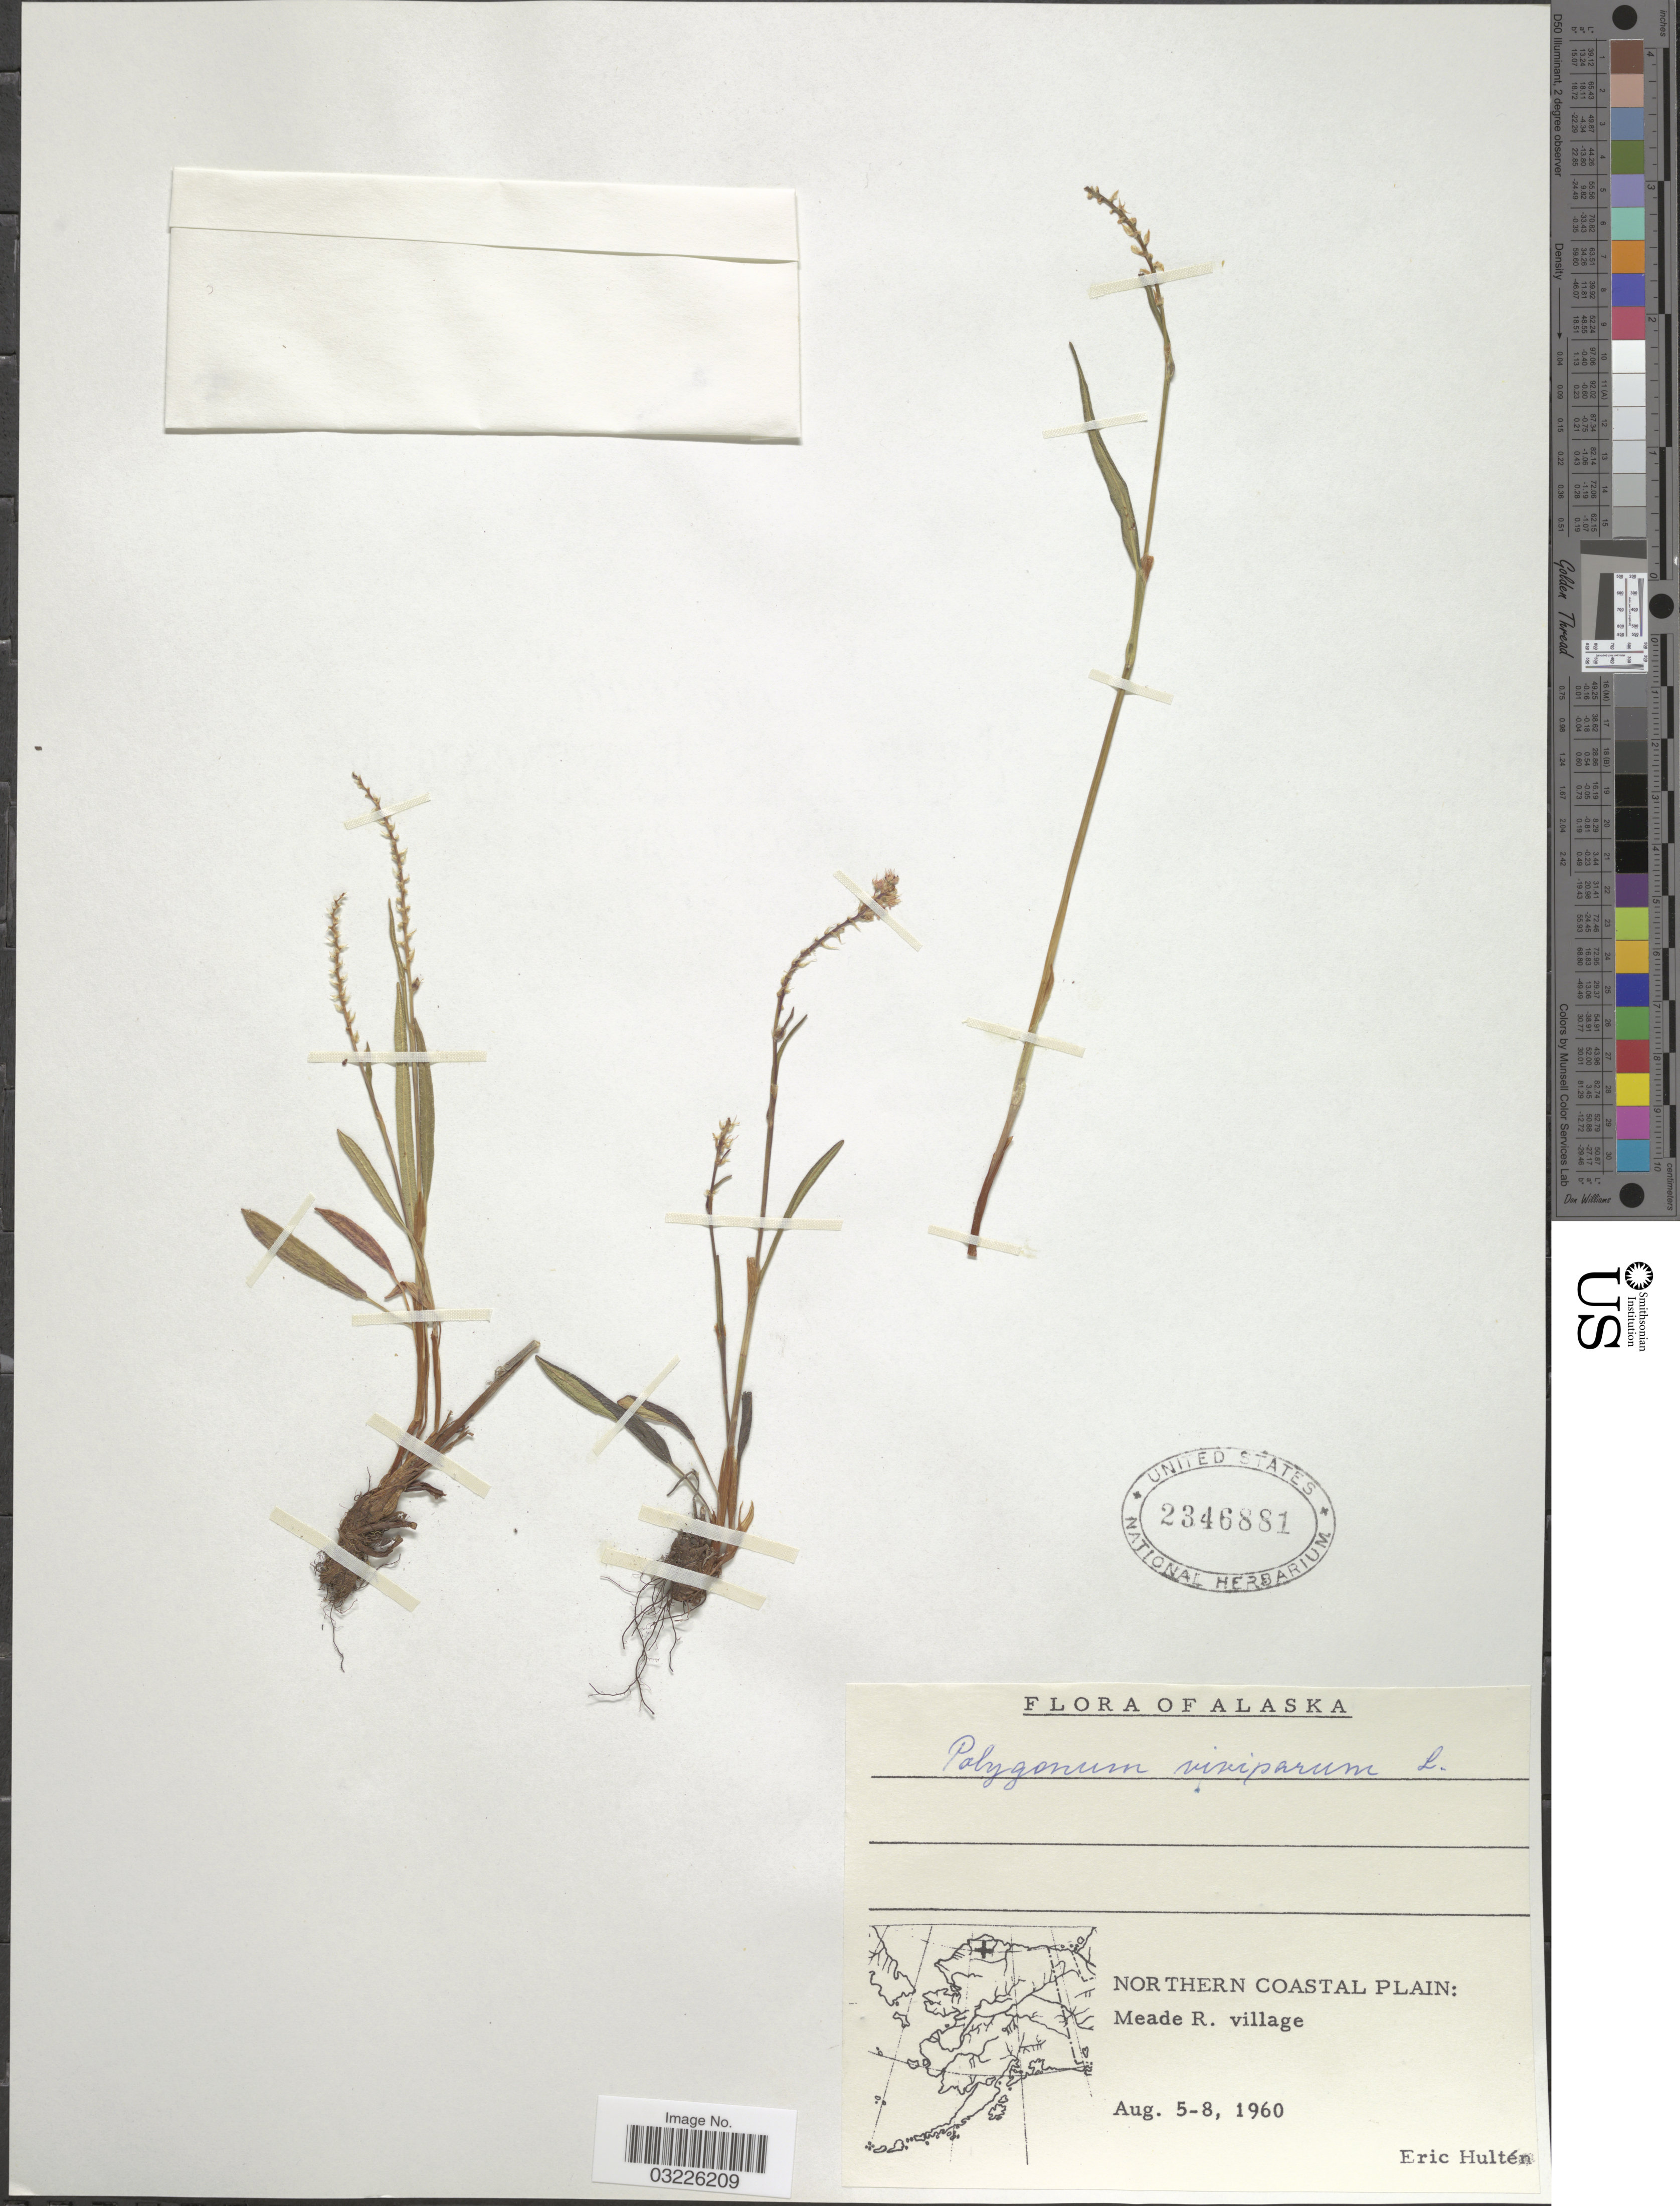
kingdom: Plantae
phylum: Tracheophyta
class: Magnoliopsida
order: Caryophyllales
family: Polygonaceae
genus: Bistorta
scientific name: Bistorta vivipara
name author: (L.) Delarbre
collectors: E. G. Hultén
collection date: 1960-08-05/1960-08-08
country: United States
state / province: Alaska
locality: Northern Coastal Plain: Meade R. village.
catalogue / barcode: US 2346881